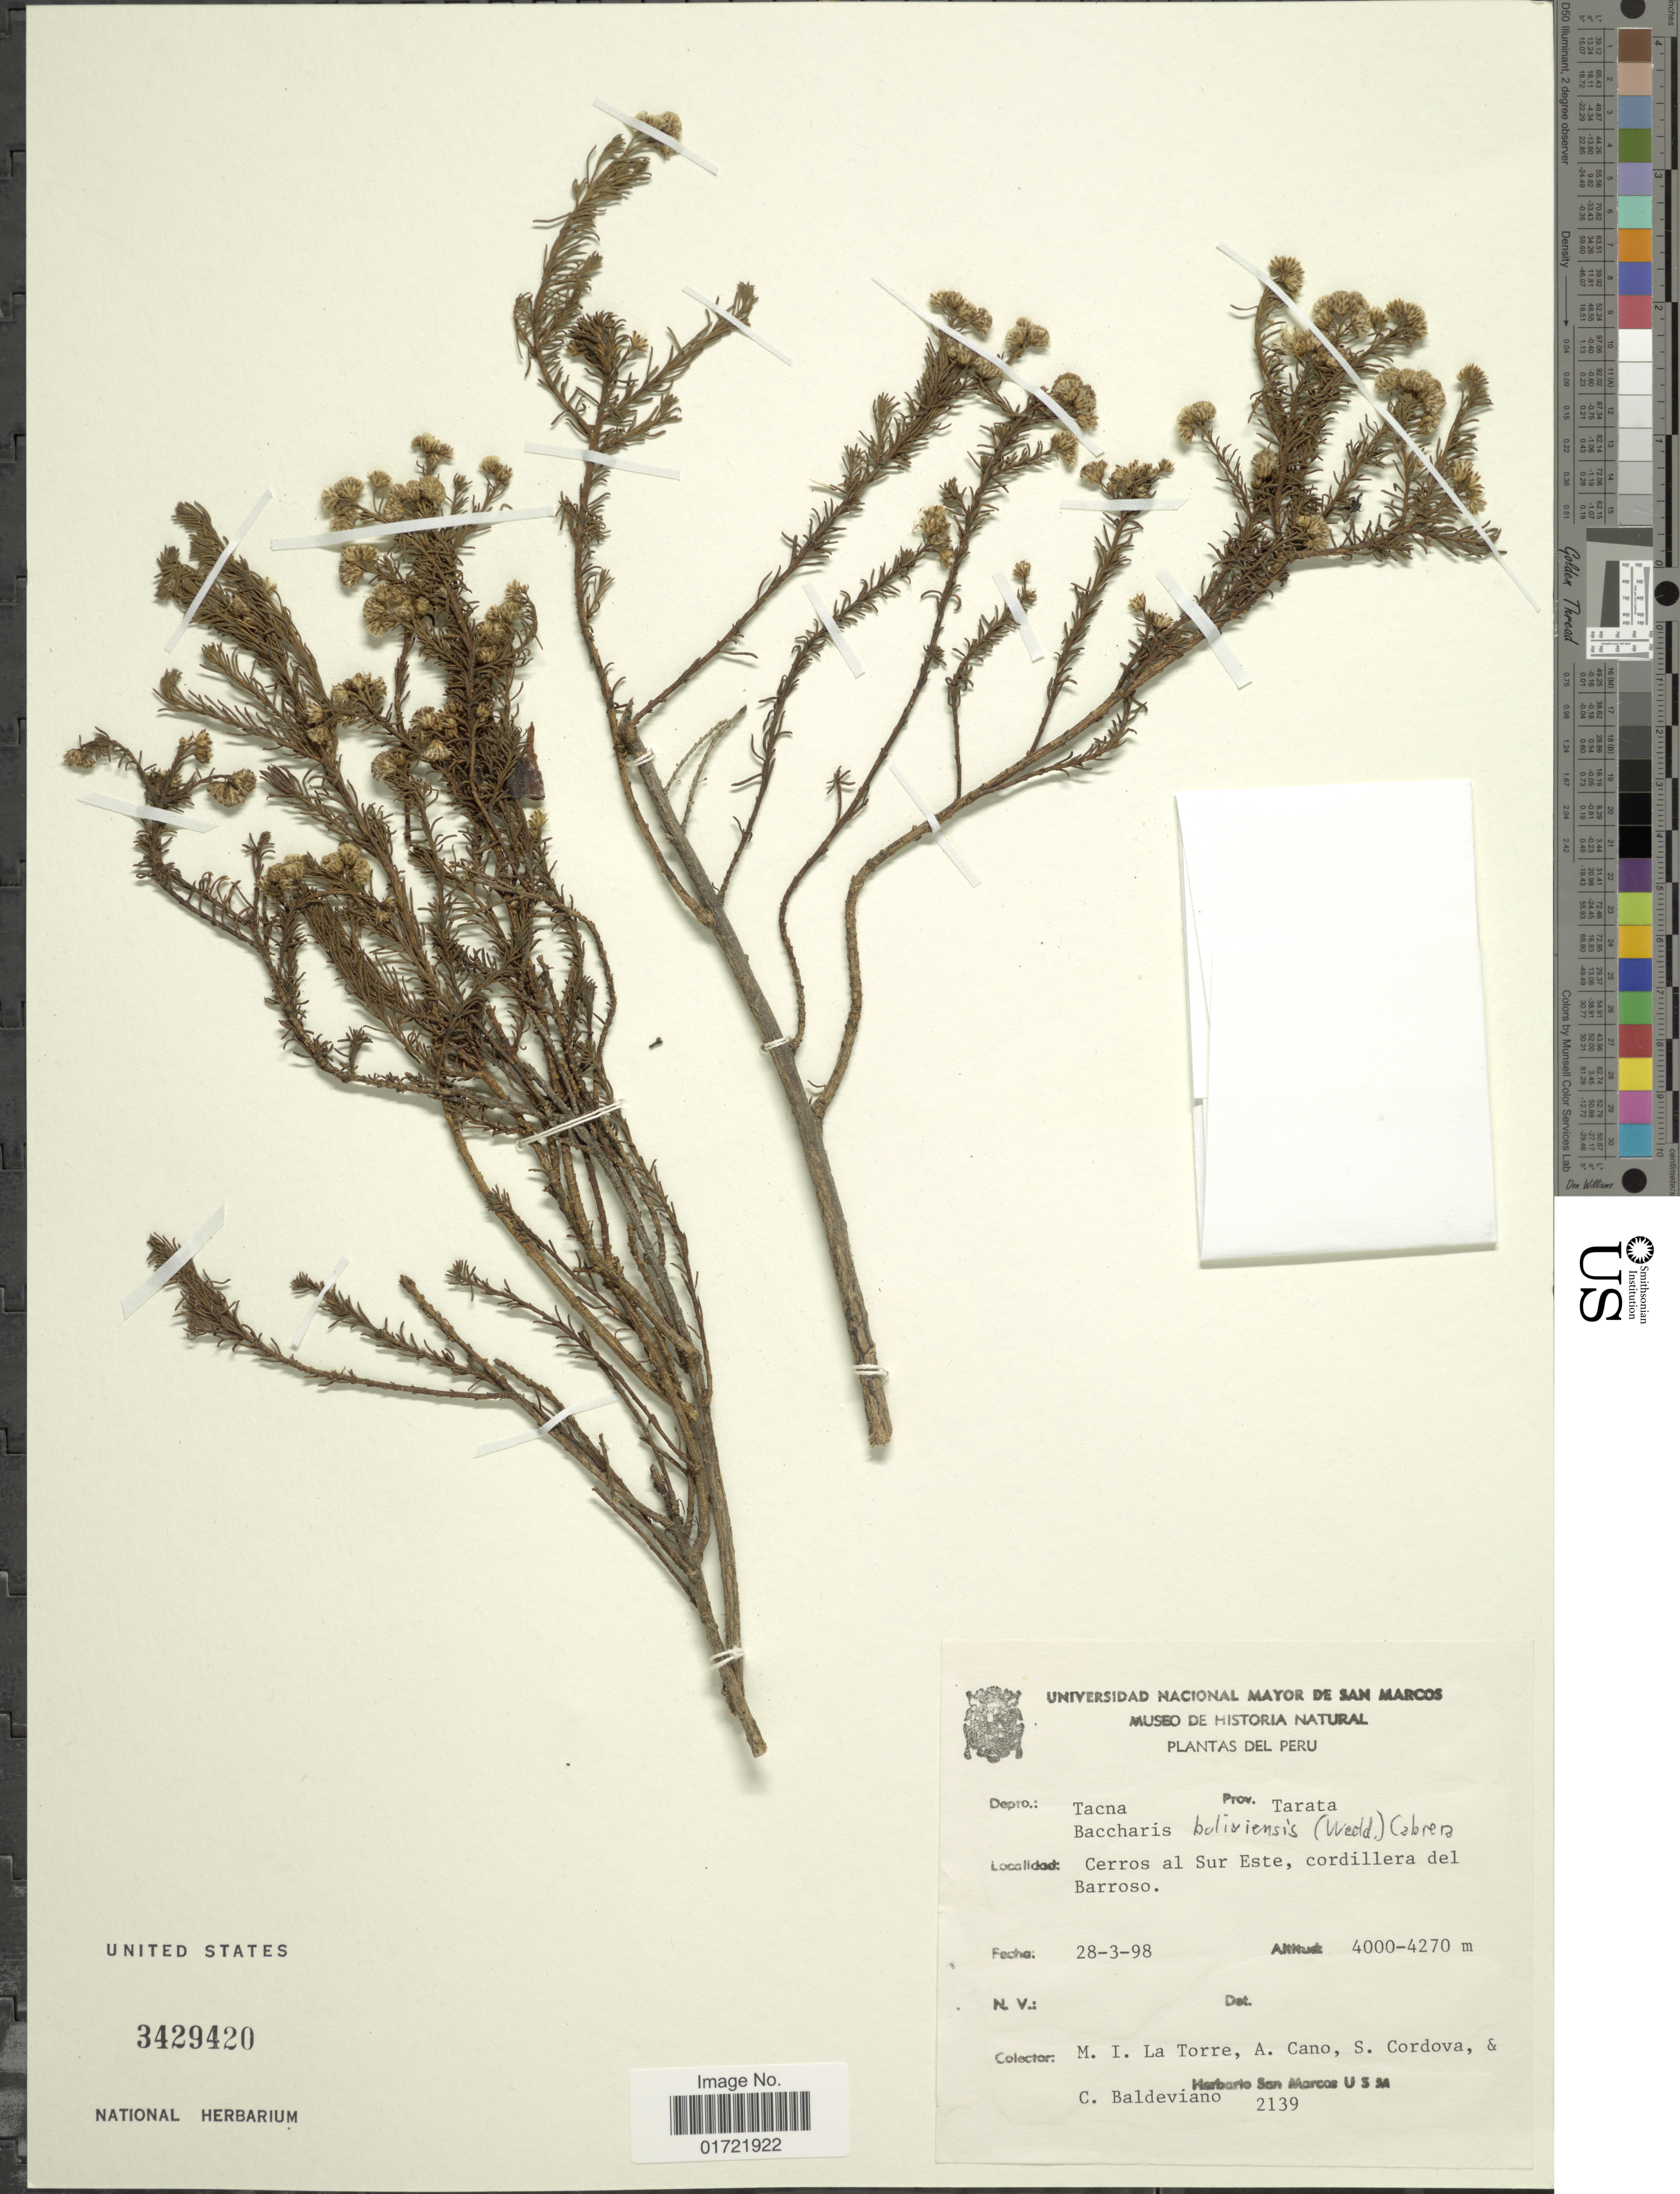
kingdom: Plantae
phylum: Tracheophyta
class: Magnoliopsida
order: Asterales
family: Asteraceae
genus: Baccharis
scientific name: Baccharis bolivensis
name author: (Wedd.) Cabrera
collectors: M. I. La Torre, A. Cano, S. Cordova & C. Baldeviano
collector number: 2139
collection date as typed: Transcribed d/m/y: 28/3/98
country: Peru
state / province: Tacna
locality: Prov. Tarata. Cerros al Sur Este, cordillera del Barroso.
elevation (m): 4000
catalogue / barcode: US 3429420